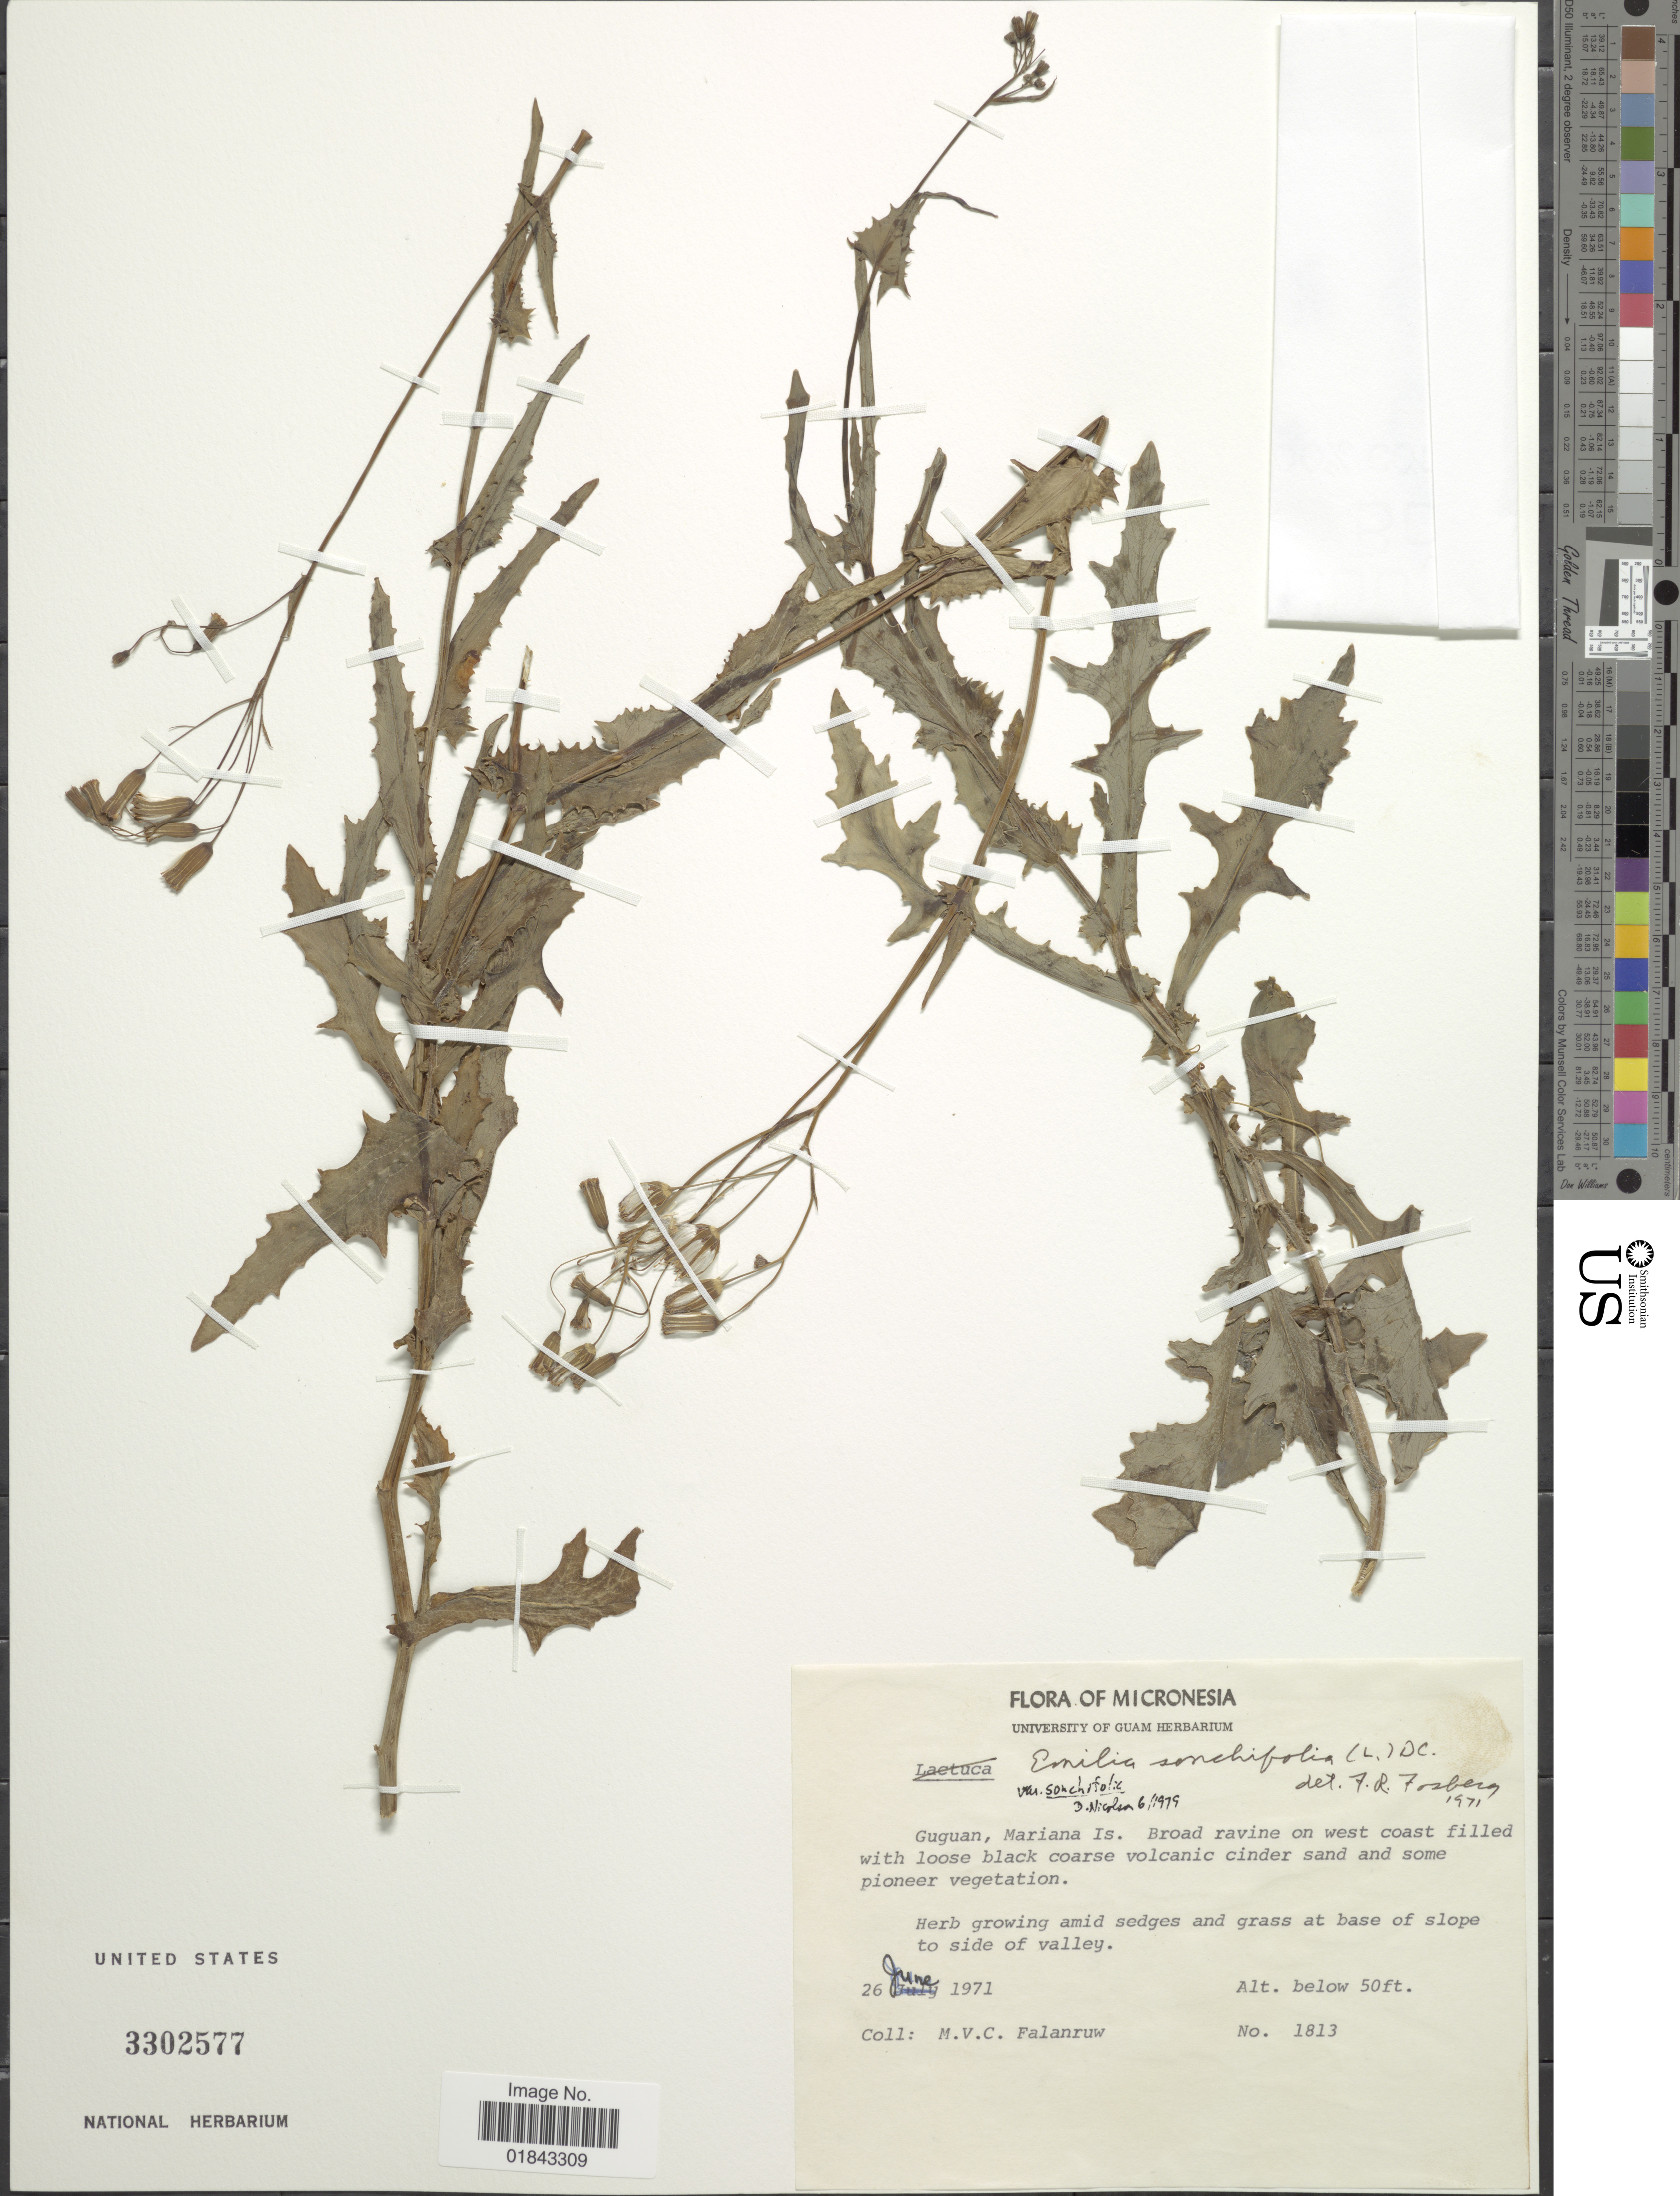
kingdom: Plantae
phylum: Tracheophyta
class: Magnoliopsida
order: Asterales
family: Asteraceae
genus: Emilia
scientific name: Emilia sonchifolia var. sonchifolia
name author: (L.) DC.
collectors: M. V. Falanruw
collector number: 1813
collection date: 1971-06-26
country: Northern Mariana Islands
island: Guguan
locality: Micronesia, guguan, Mariana Is., broad ravine on west coast filled with loose black coarse volcanic cinder sand and some pioneer vegetation, herb growing amid sedges and grass at base of slope to side of valley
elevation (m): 15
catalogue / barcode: US 3302577